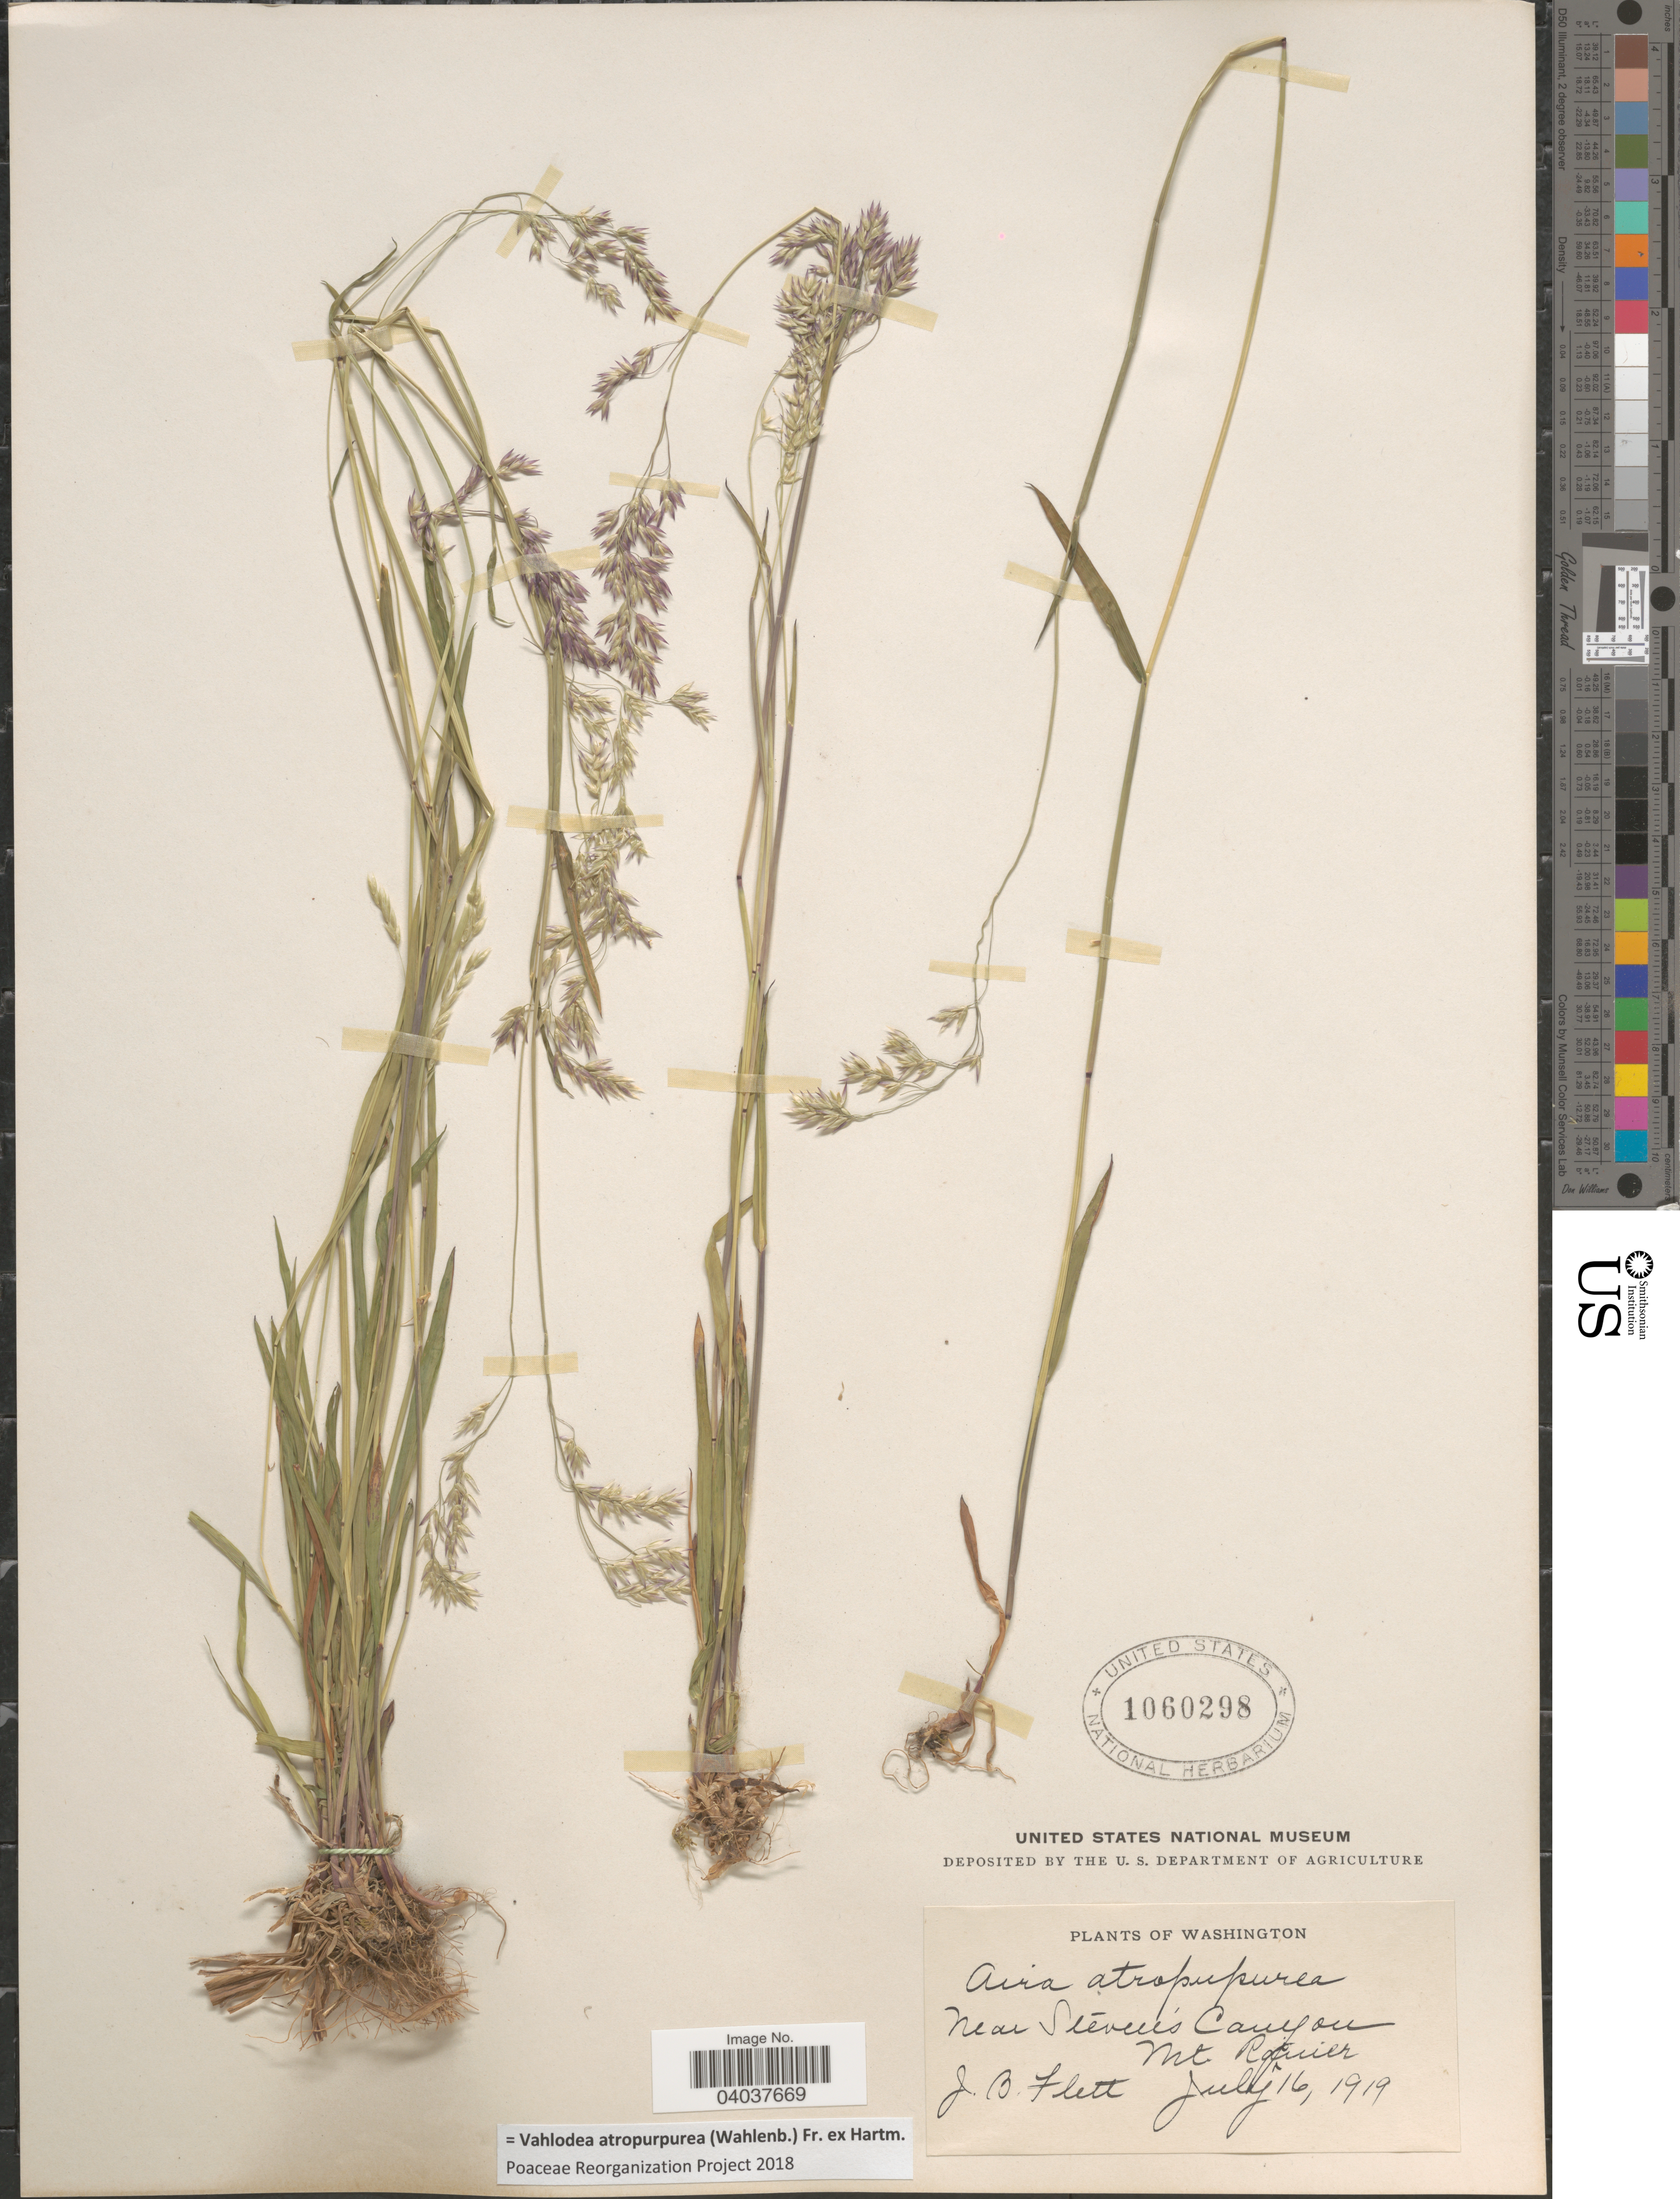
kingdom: Plantae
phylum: Tracheophyta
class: Liliopsida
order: Poales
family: Poaceae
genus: Vahlodea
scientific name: Vahlodea atropurpurea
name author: (Wahlenb.) Fr. ex Hartm.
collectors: J. Flett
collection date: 1919-07-16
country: United States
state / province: Washington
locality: Near Steven's Camp on Mt. Rainier.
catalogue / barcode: US 1060298